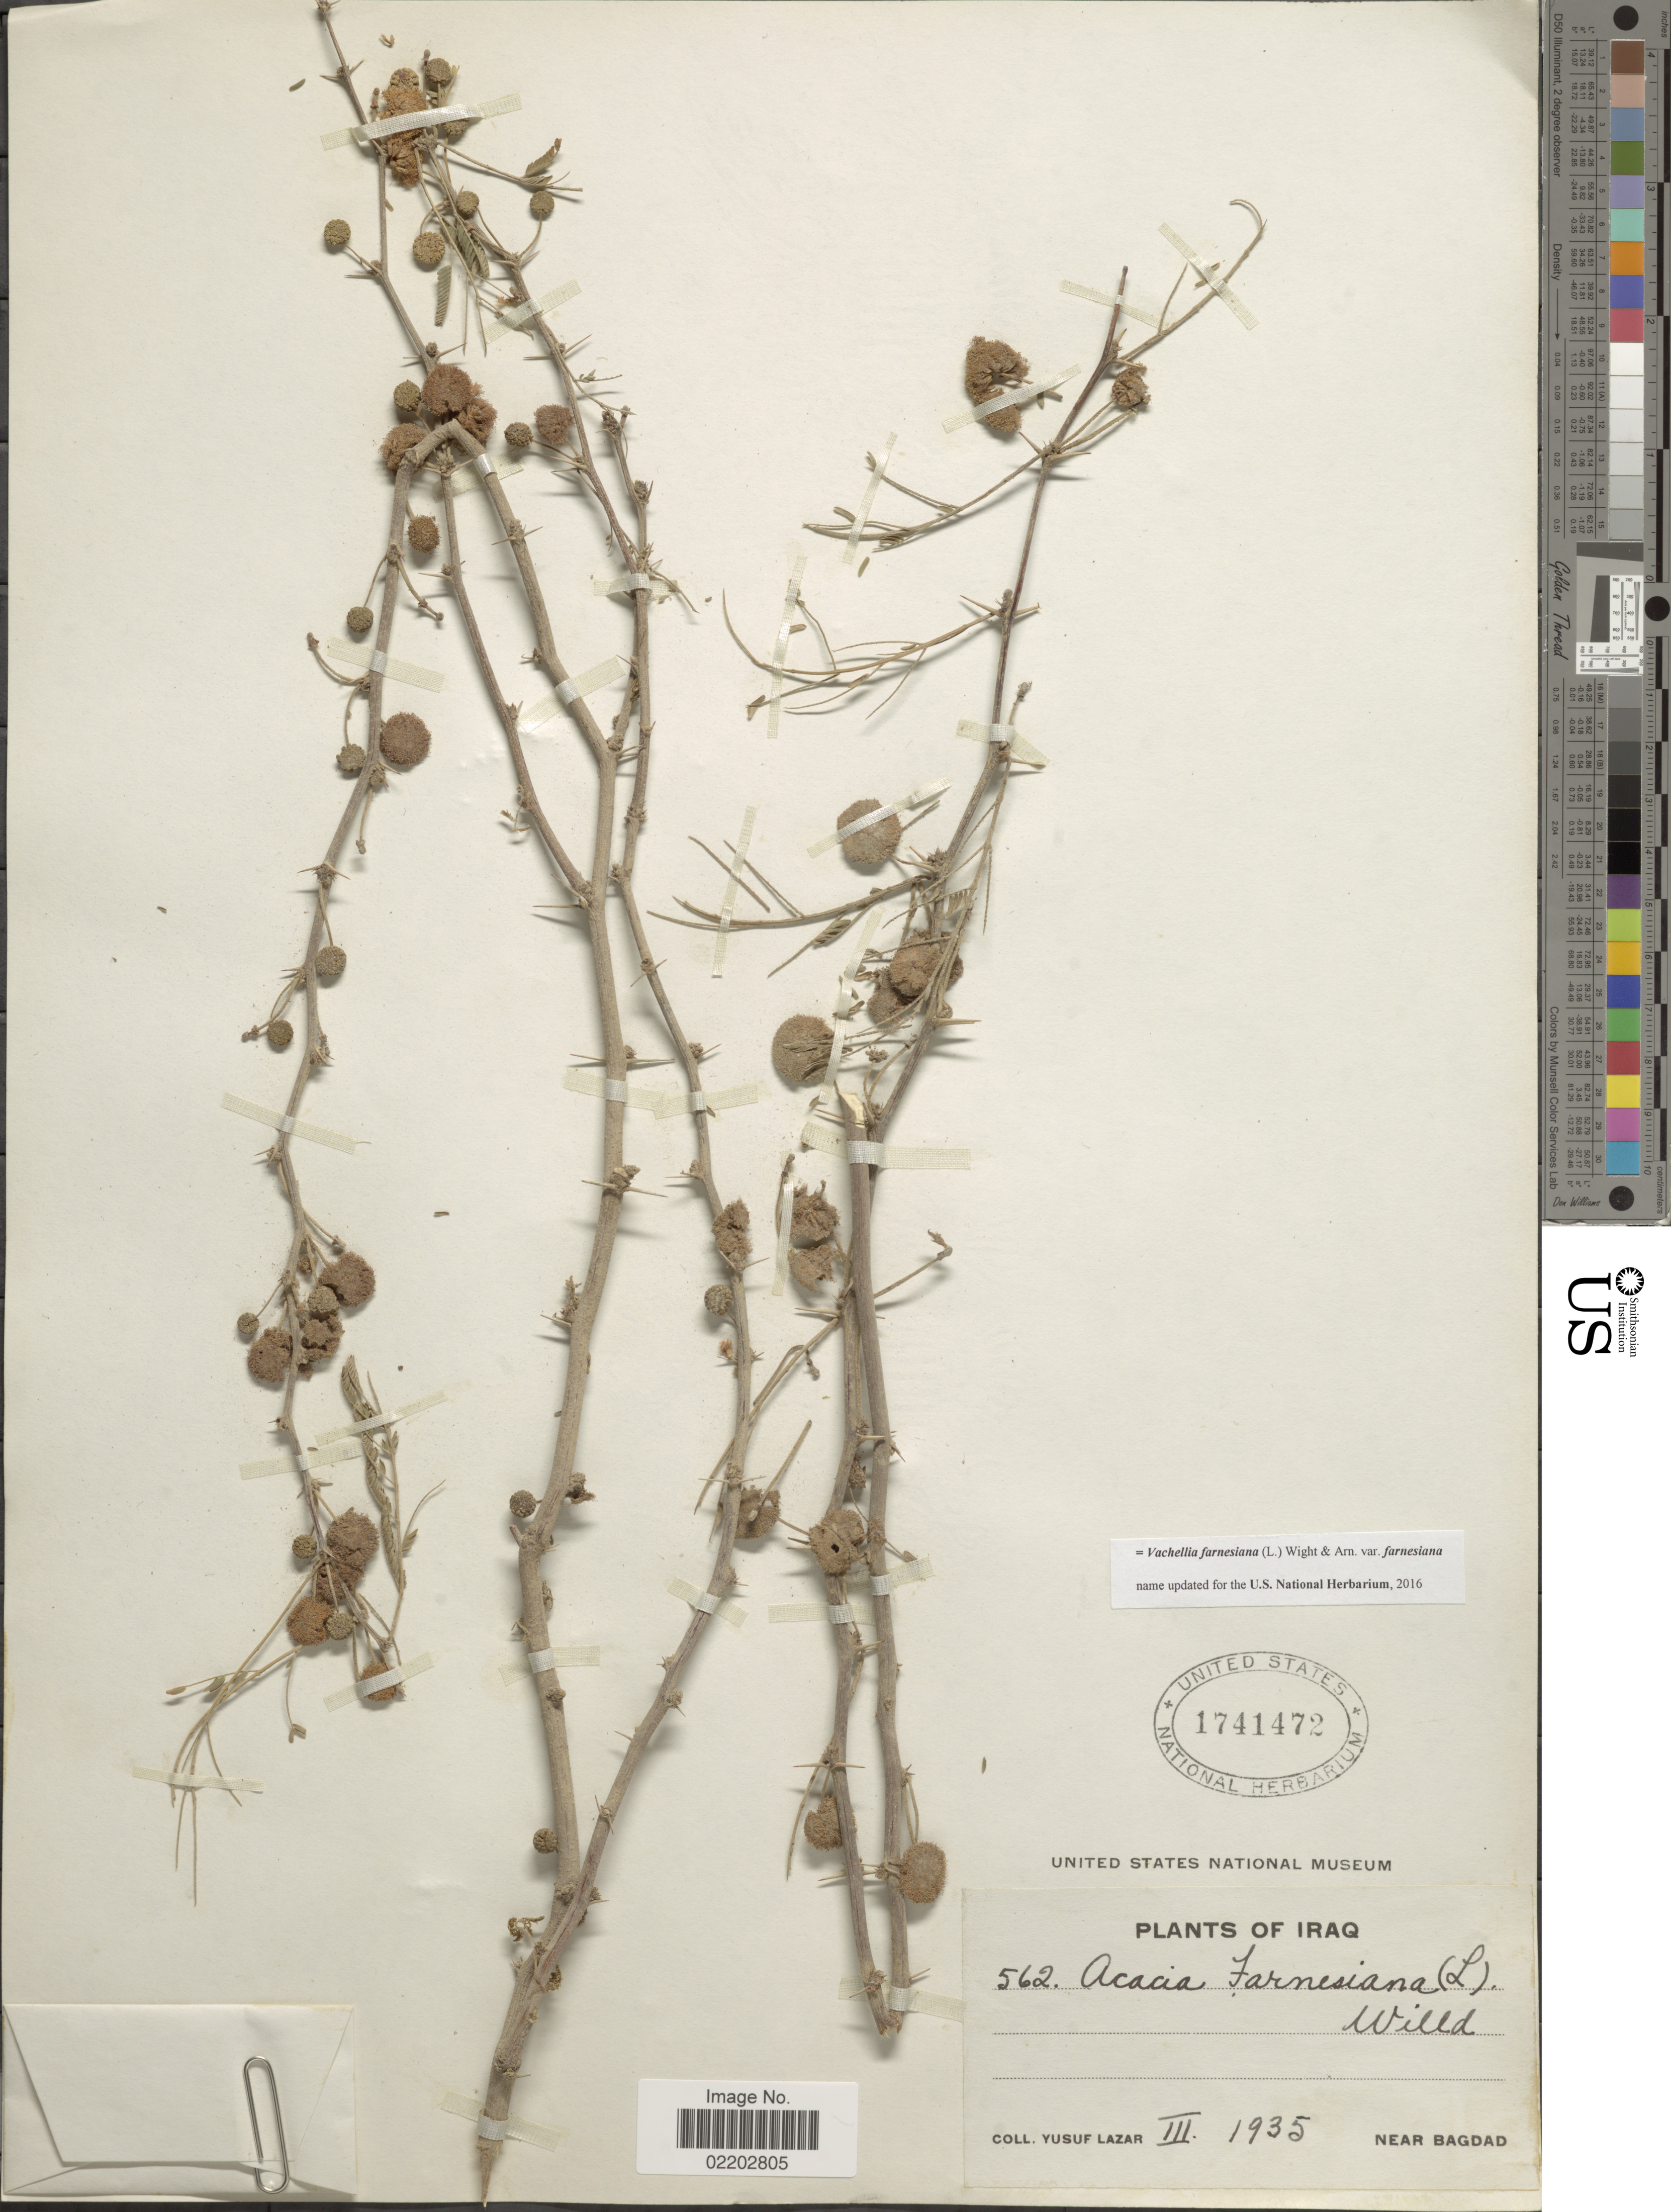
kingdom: Plantae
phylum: Tracheophyta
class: Magnoliopsida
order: Fabales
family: Fabaceae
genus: Vachellia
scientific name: Vachellia farnesiana var. farnesiana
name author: (L.) Wight & Arn.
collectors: Y. Lazar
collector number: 562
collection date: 1935-03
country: Iraq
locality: Near Bagdad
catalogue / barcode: US 1741472